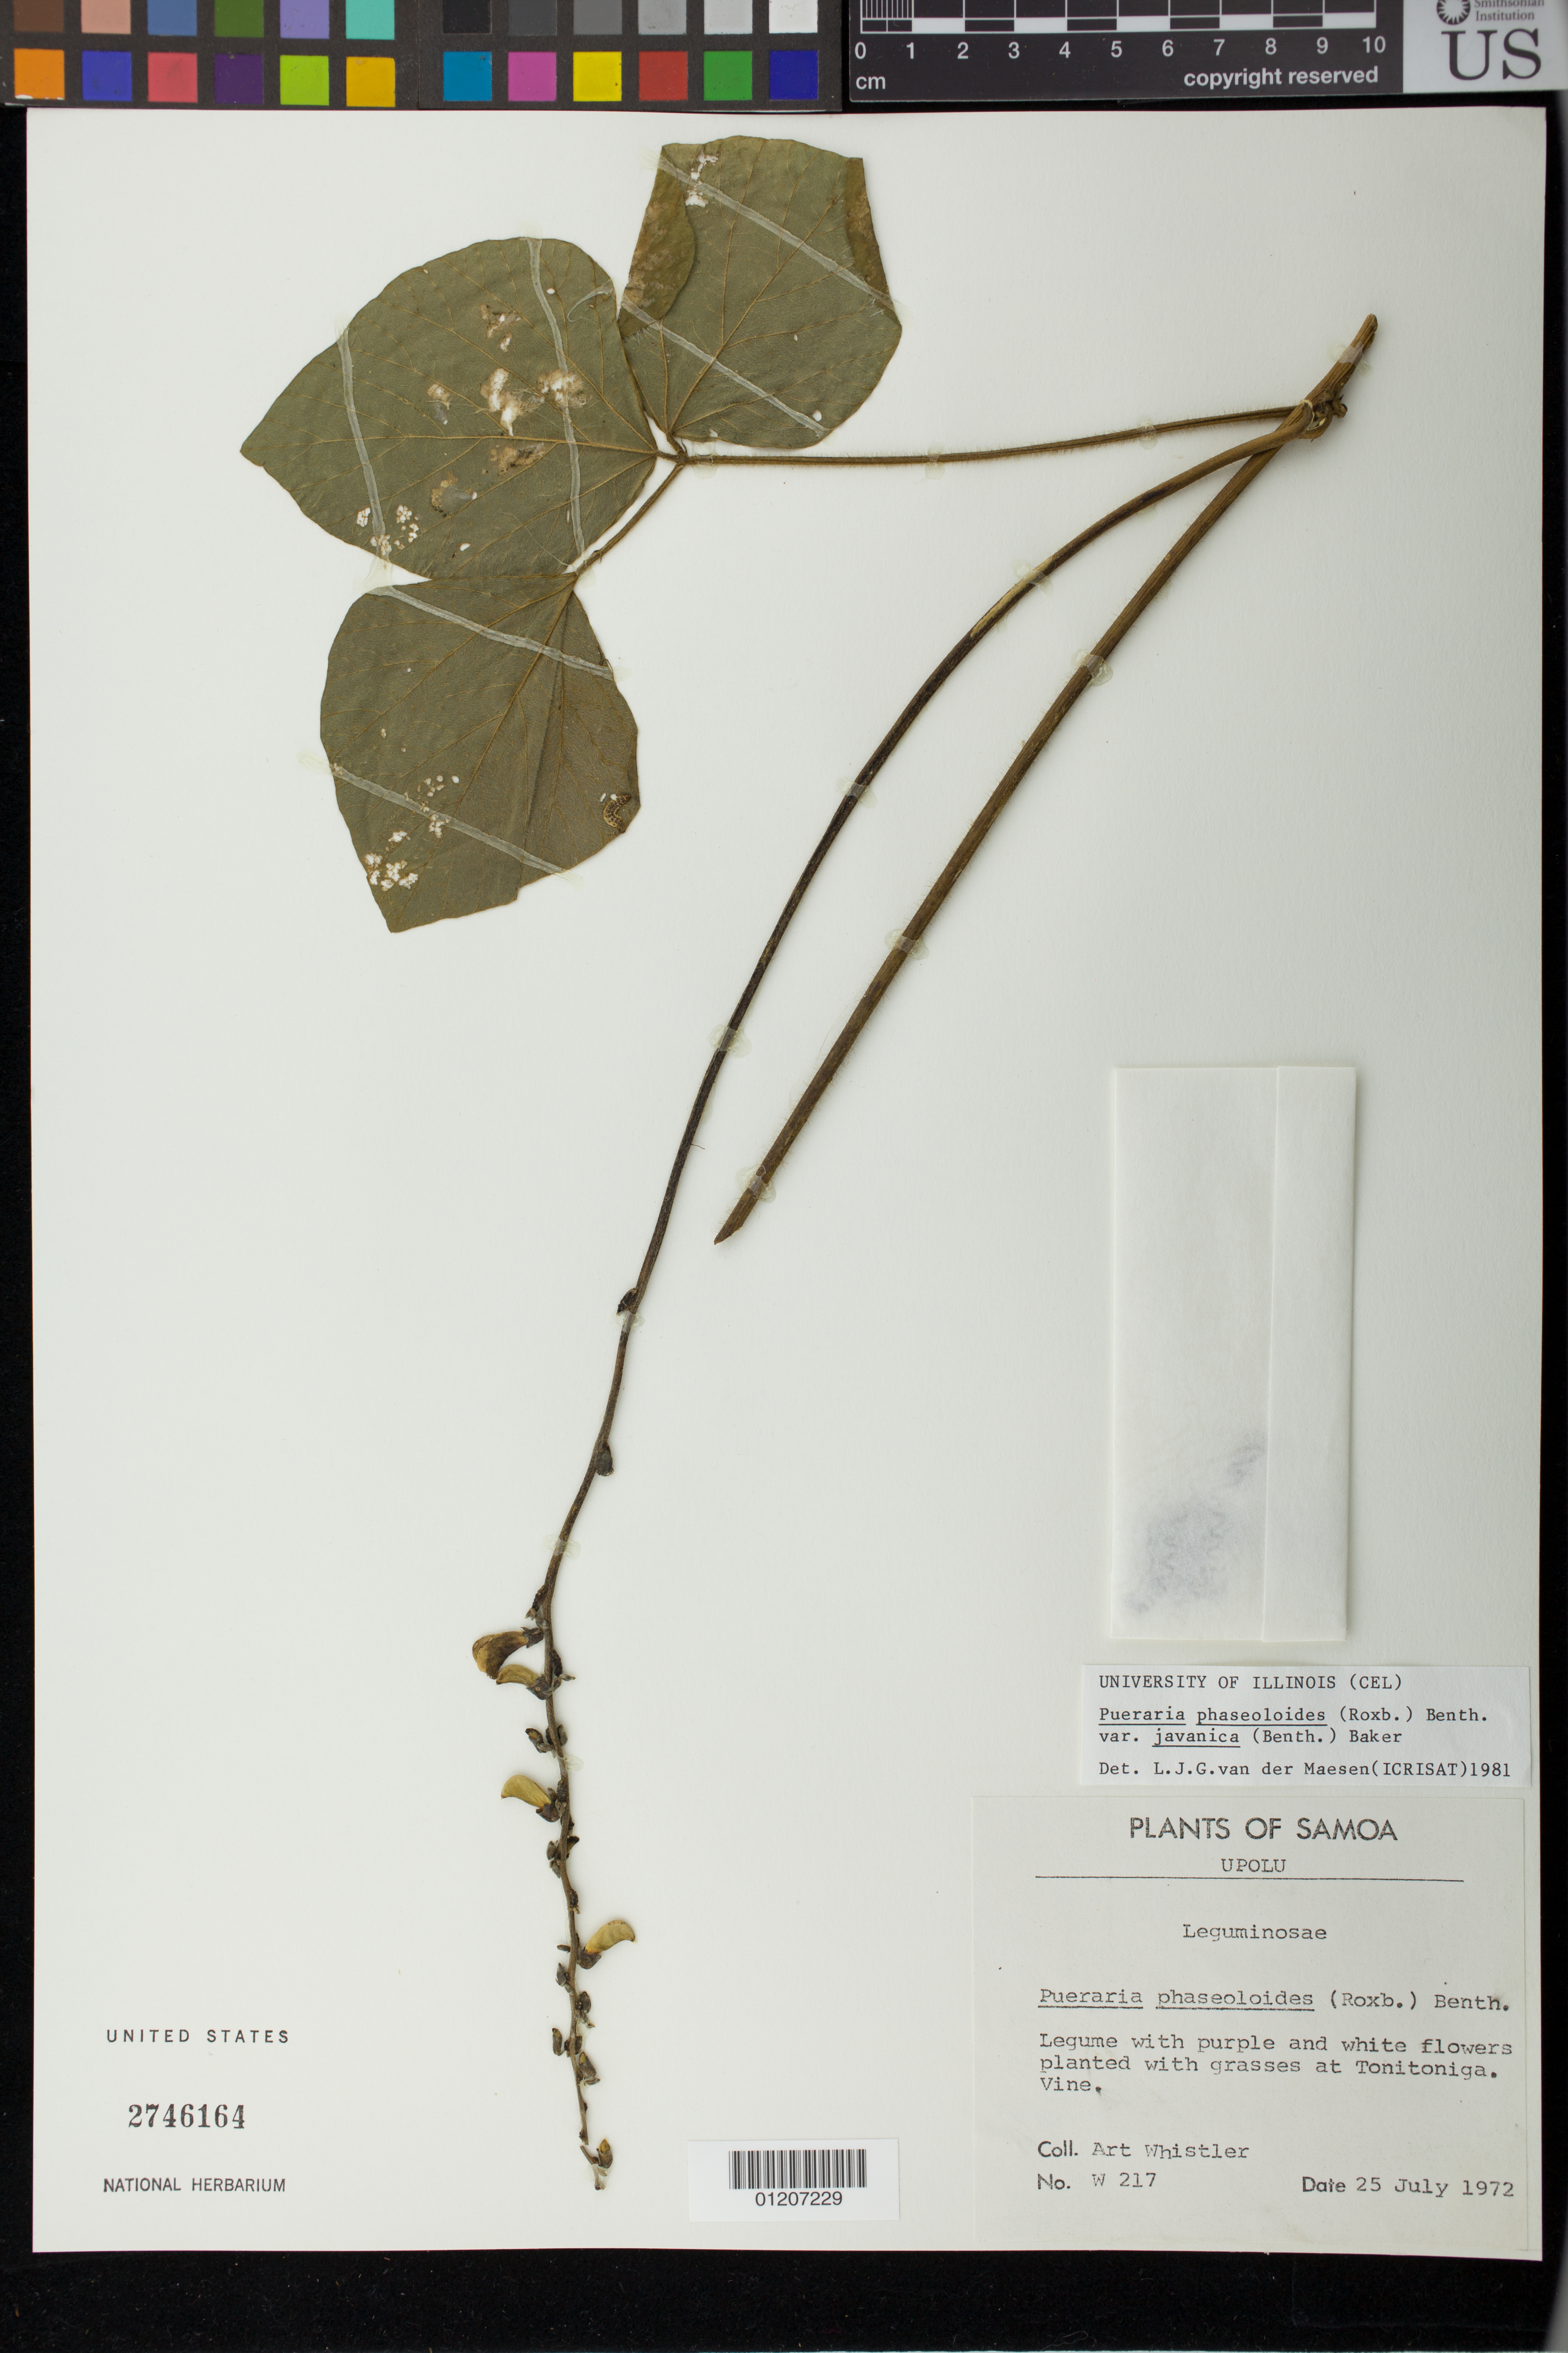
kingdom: Plantae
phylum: Tracheophyta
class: Magnoliopsida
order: Fabales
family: Fabaceae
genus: Neustanthus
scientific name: Neustanthus phaseoloides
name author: (Roxb.) Benth.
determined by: Egan, Ashley N., (US), Smithsonian Institution - National Museum of Natural History (UNITED STATES)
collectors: A. Whistler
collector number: W 217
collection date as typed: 25 Jul 1972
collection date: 1972-07-25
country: Samoa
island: Upolu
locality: Tonitoniga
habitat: with grasses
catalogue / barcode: US 2746164